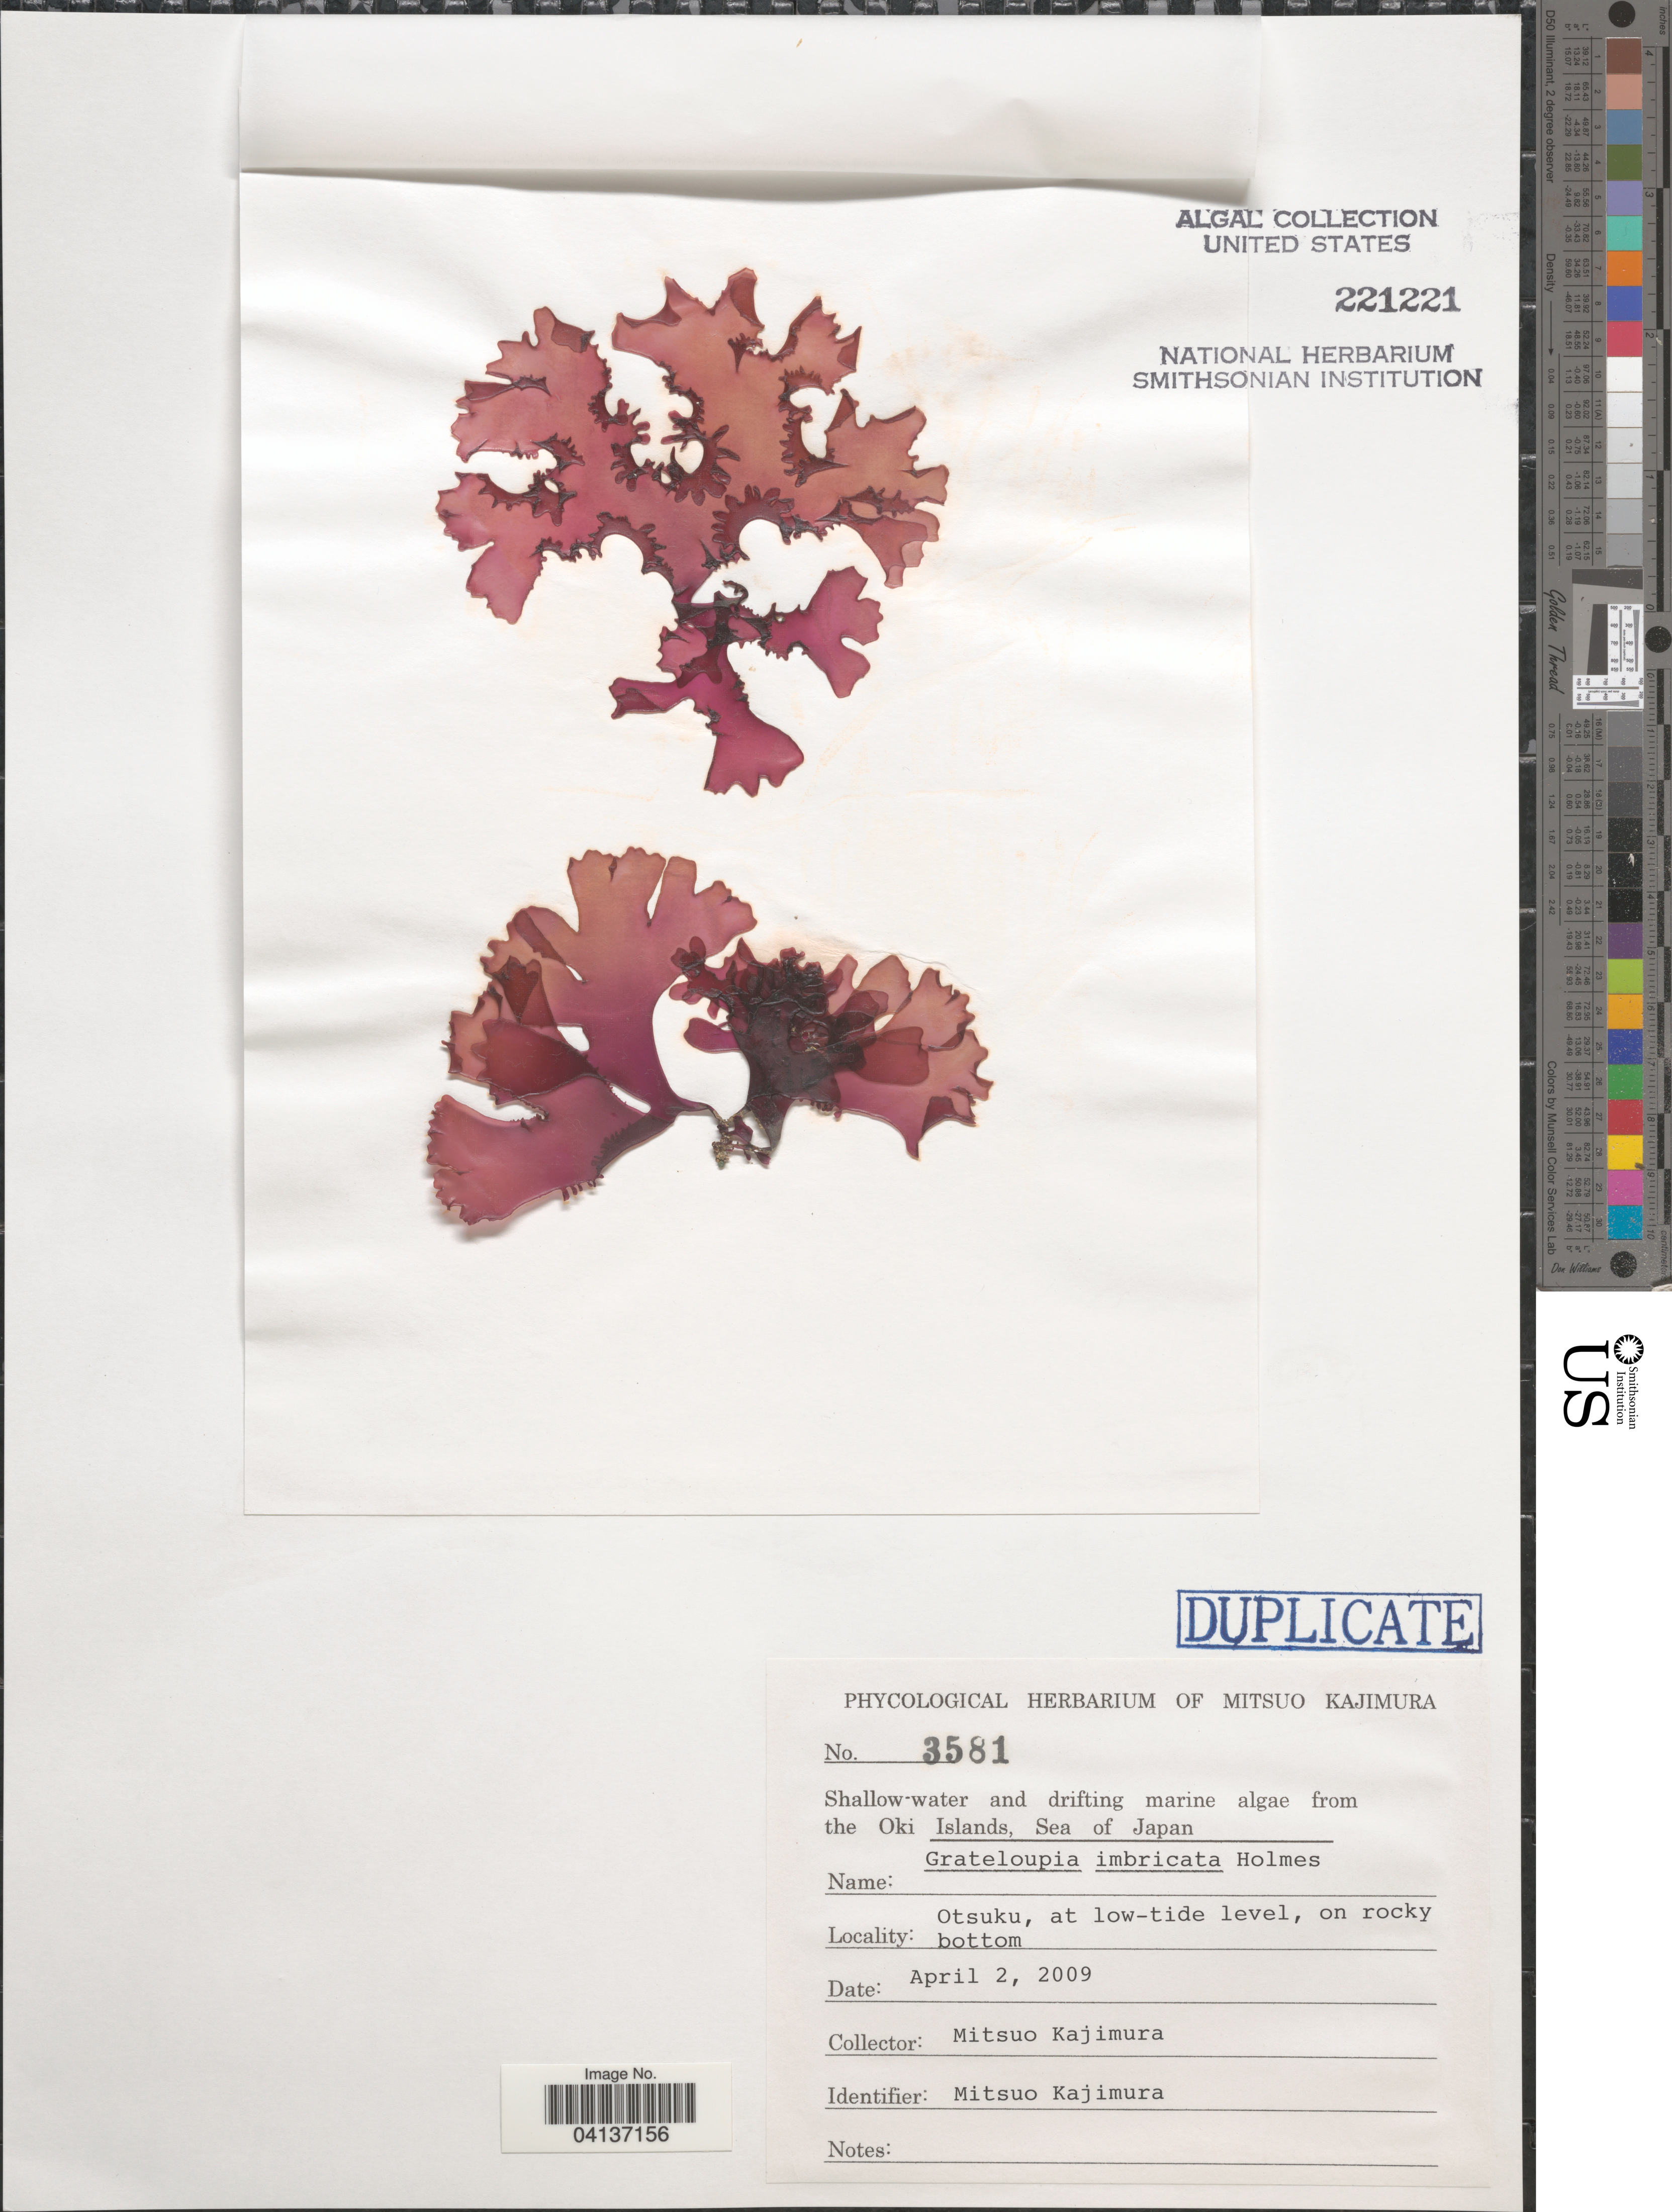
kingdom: Plantae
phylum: Rhodophyta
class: Florideophyceae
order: Halymeniales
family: Halymeniaceae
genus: Grateloupia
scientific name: Grateloupia imbricata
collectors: M. Kajimura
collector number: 3581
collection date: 2009-04-02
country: Japan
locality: Oki Islands, Sea of Japan. Otsuku.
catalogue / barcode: US 221221